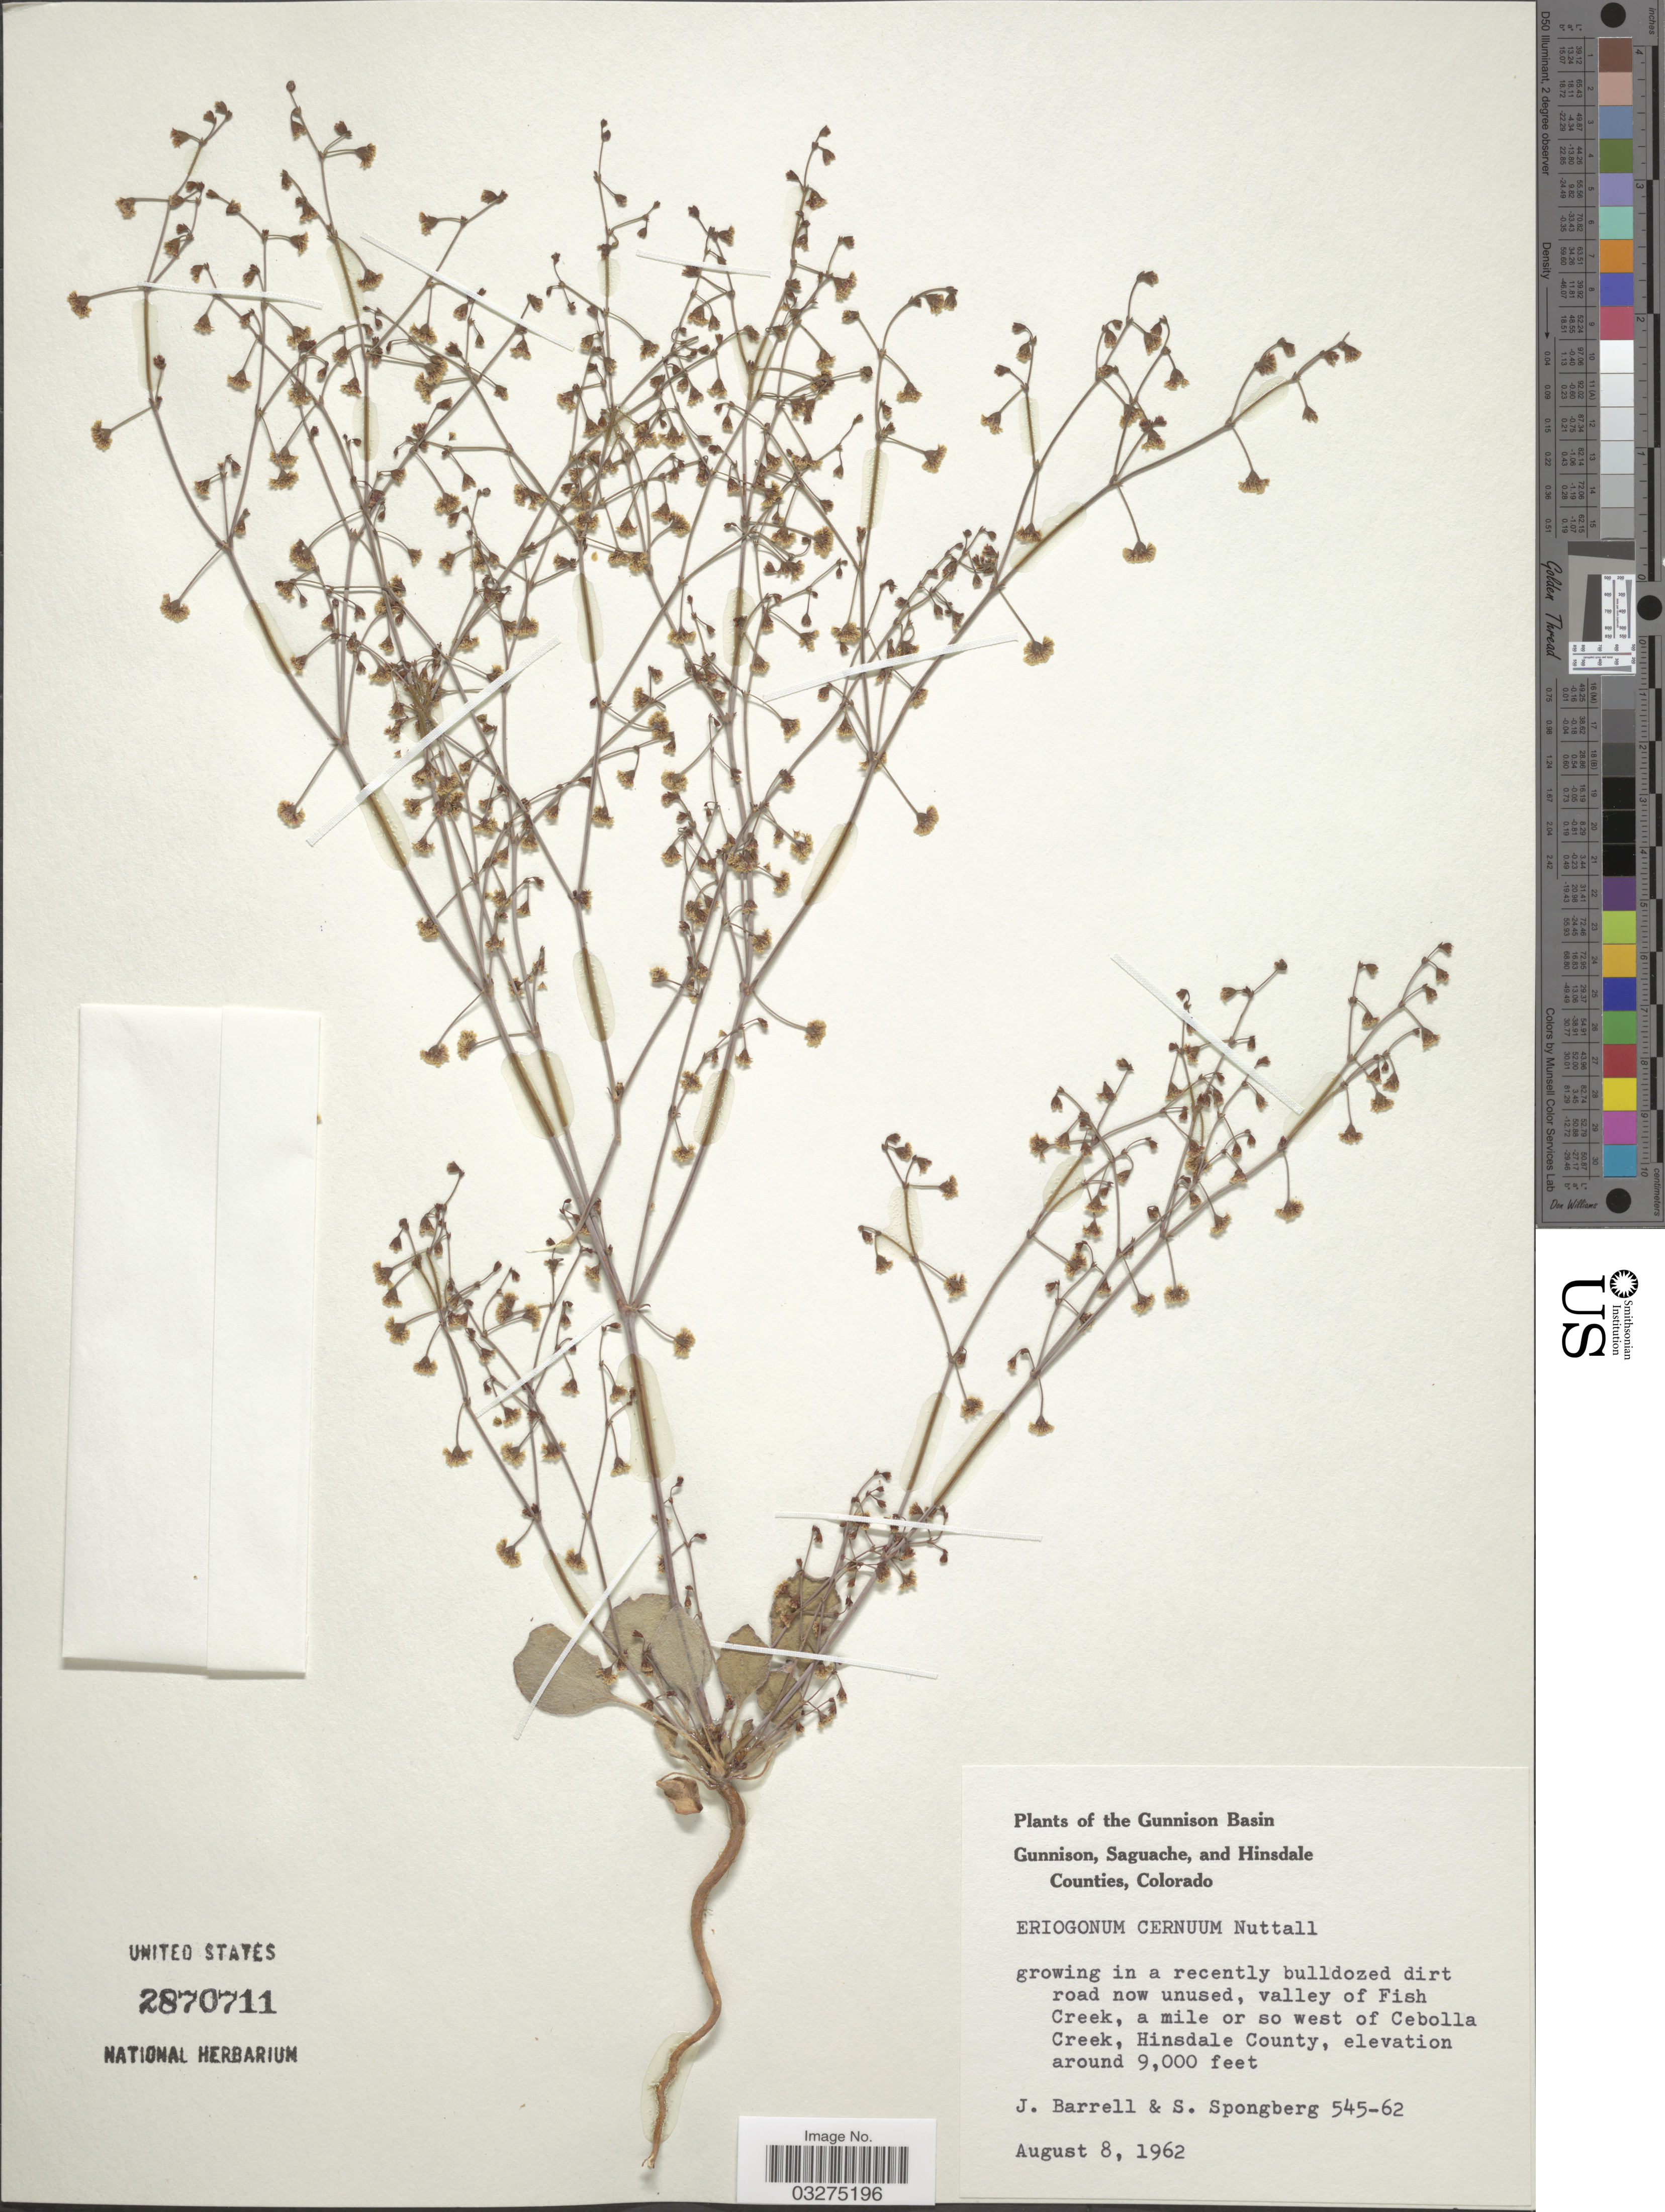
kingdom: Plantae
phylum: Tracheophyta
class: Magnoliopsida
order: Caryophyllales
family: Polygonaceae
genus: Eriogonum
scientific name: Eriogonum cernuum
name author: Nutt.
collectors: J. Barrell & S. A.Spongberg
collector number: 545-62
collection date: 1962-08-08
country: United States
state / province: Colorado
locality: The Gunnison Basin, valley of Fish Creek, a mile or so west of Cebolla Creek, Hinsdale County.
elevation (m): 2743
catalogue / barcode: US 2870711